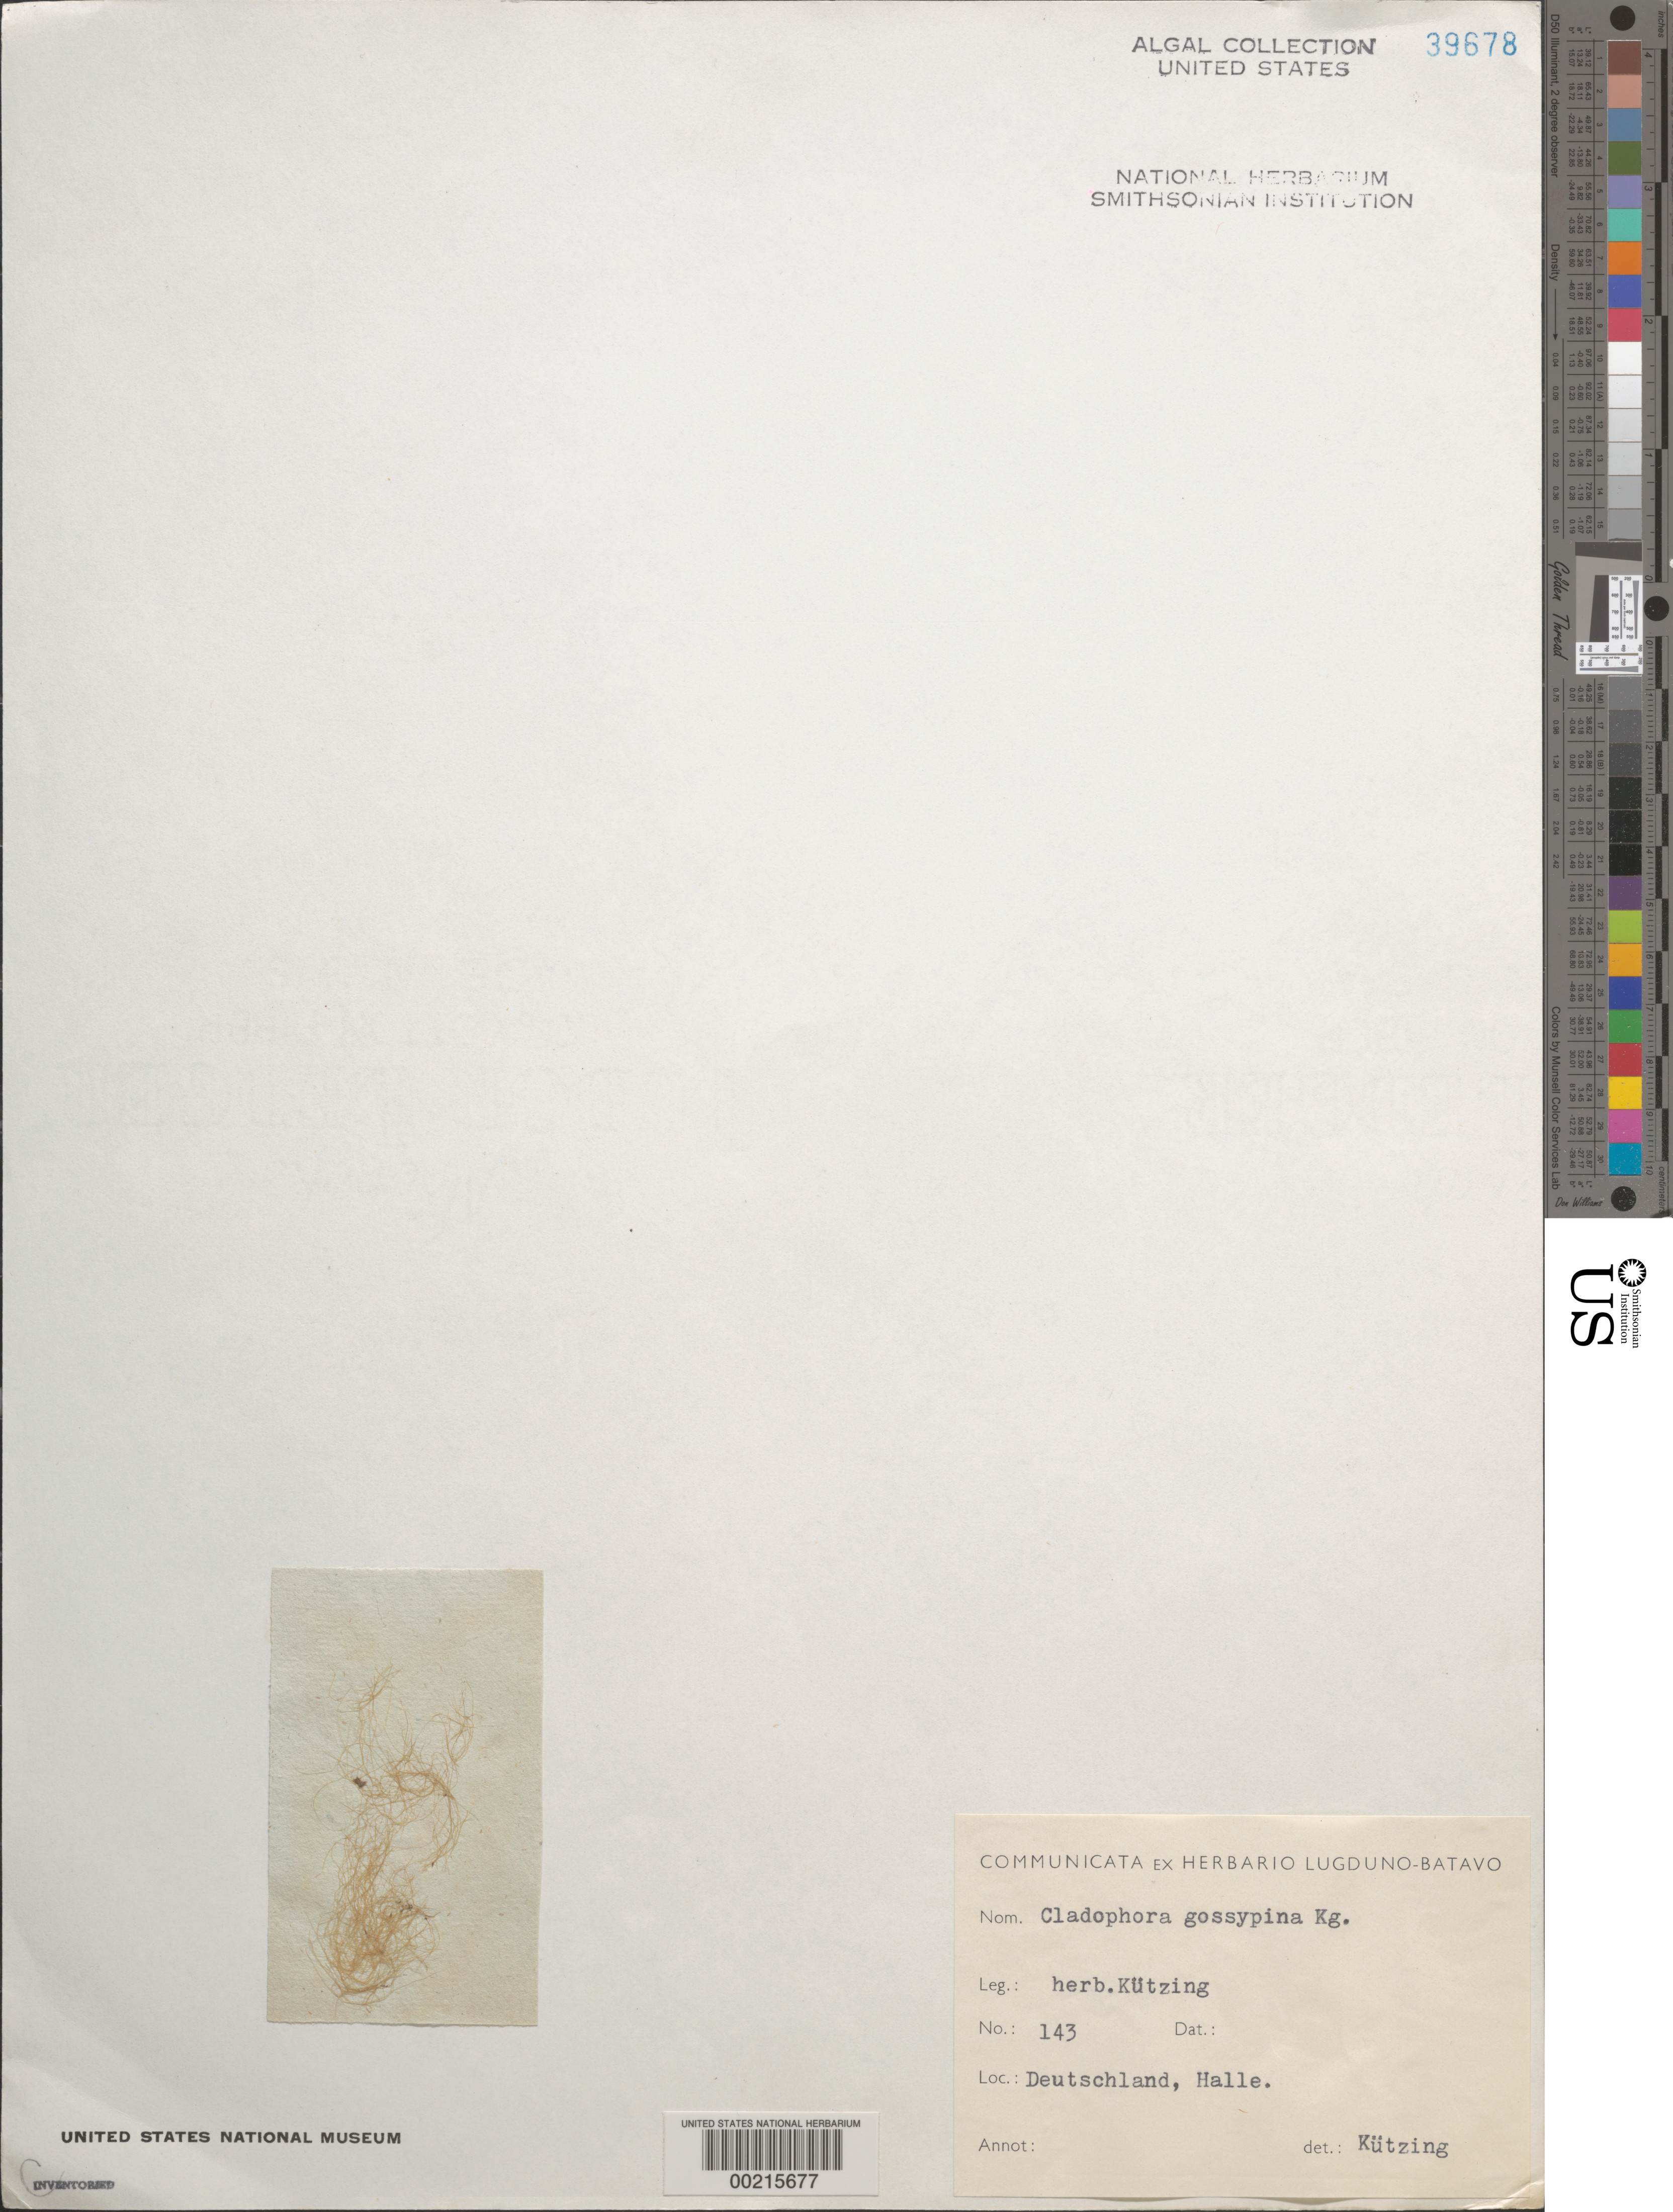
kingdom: Plantae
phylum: Chlorophyta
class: Ulvophyceae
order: Cladophorales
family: Cladophoraceae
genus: Cladophora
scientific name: Cladophora glomerata var. crassior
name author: (C. Agardh) C. Hoek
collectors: F. Kuetzing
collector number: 143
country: Germany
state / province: Sachsen-Anhalt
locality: Halle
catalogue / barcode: US 39678